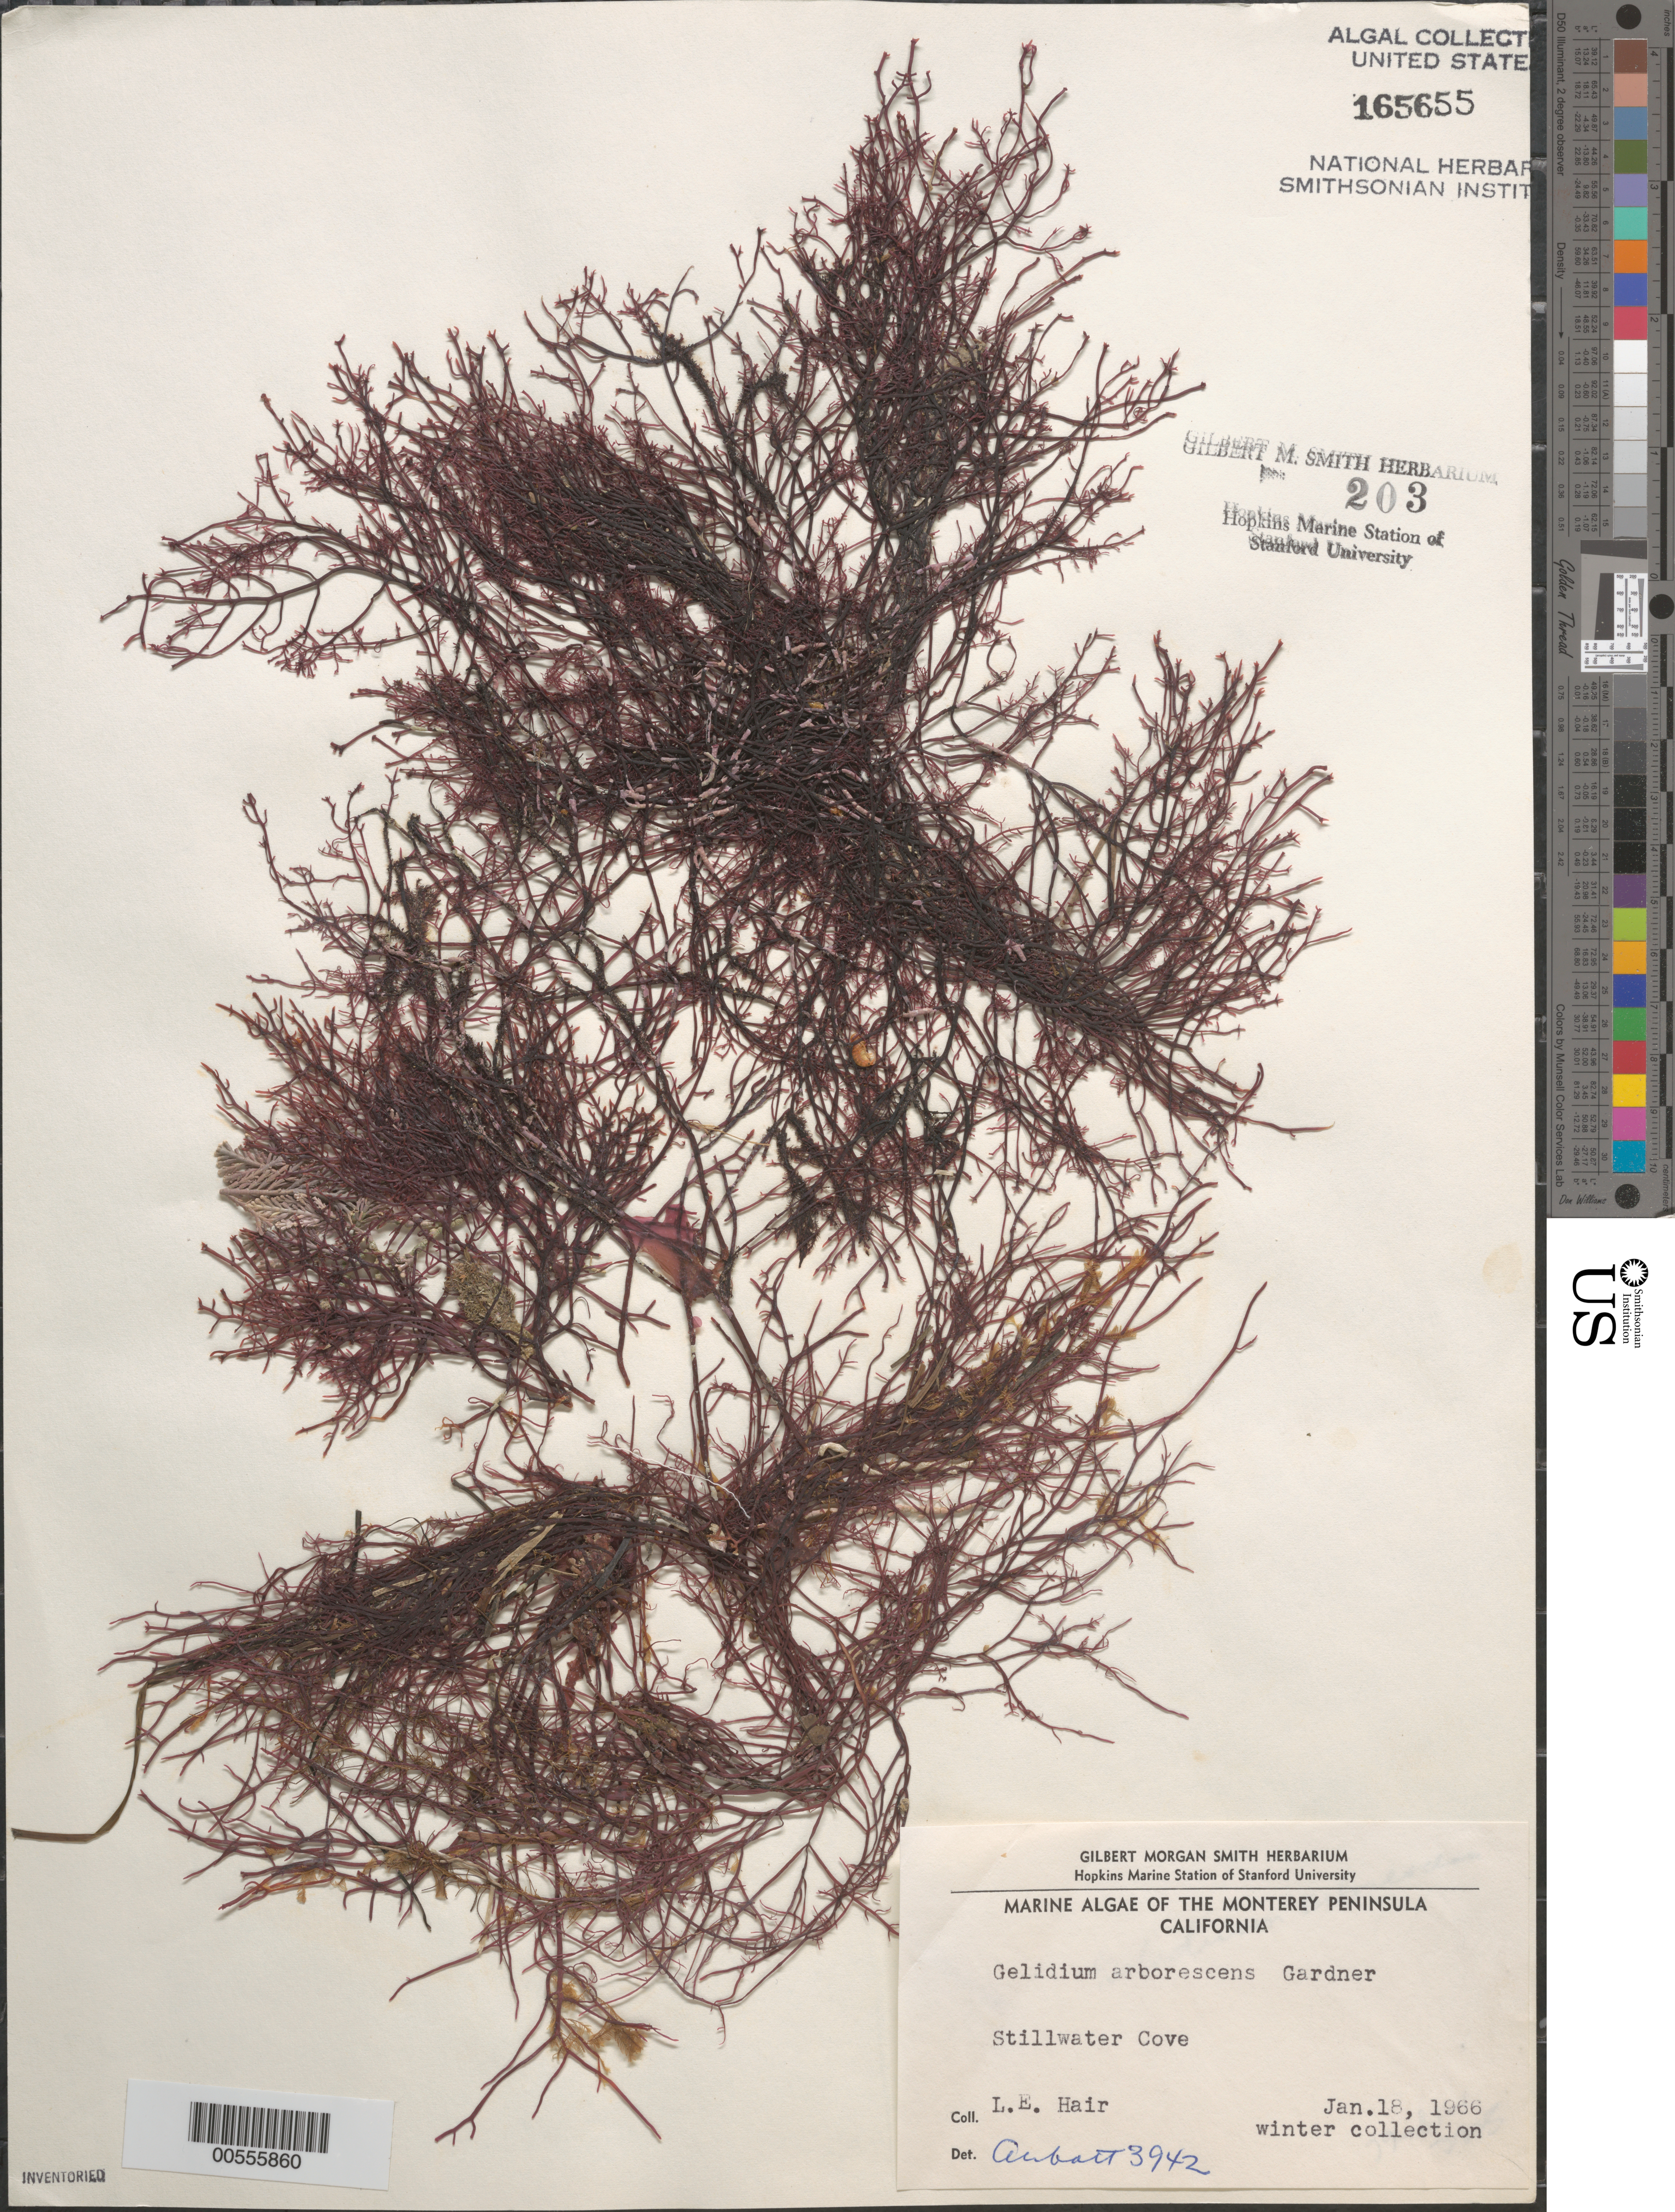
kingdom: Plantae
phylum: Rhodophyta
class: Florideophyceae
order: Gelidiales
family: Gelidiaceae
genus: Gelidium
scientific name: Gelidium arborescens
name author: N.L. Gardner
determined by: Abbott, Isabella A.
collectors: L. Hair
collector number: IAA 3942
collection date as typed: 18 Jan 1966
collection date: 1966-01-18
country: United States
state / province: California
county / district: Monterey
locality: Stillwater Cove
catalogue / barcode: US 165655